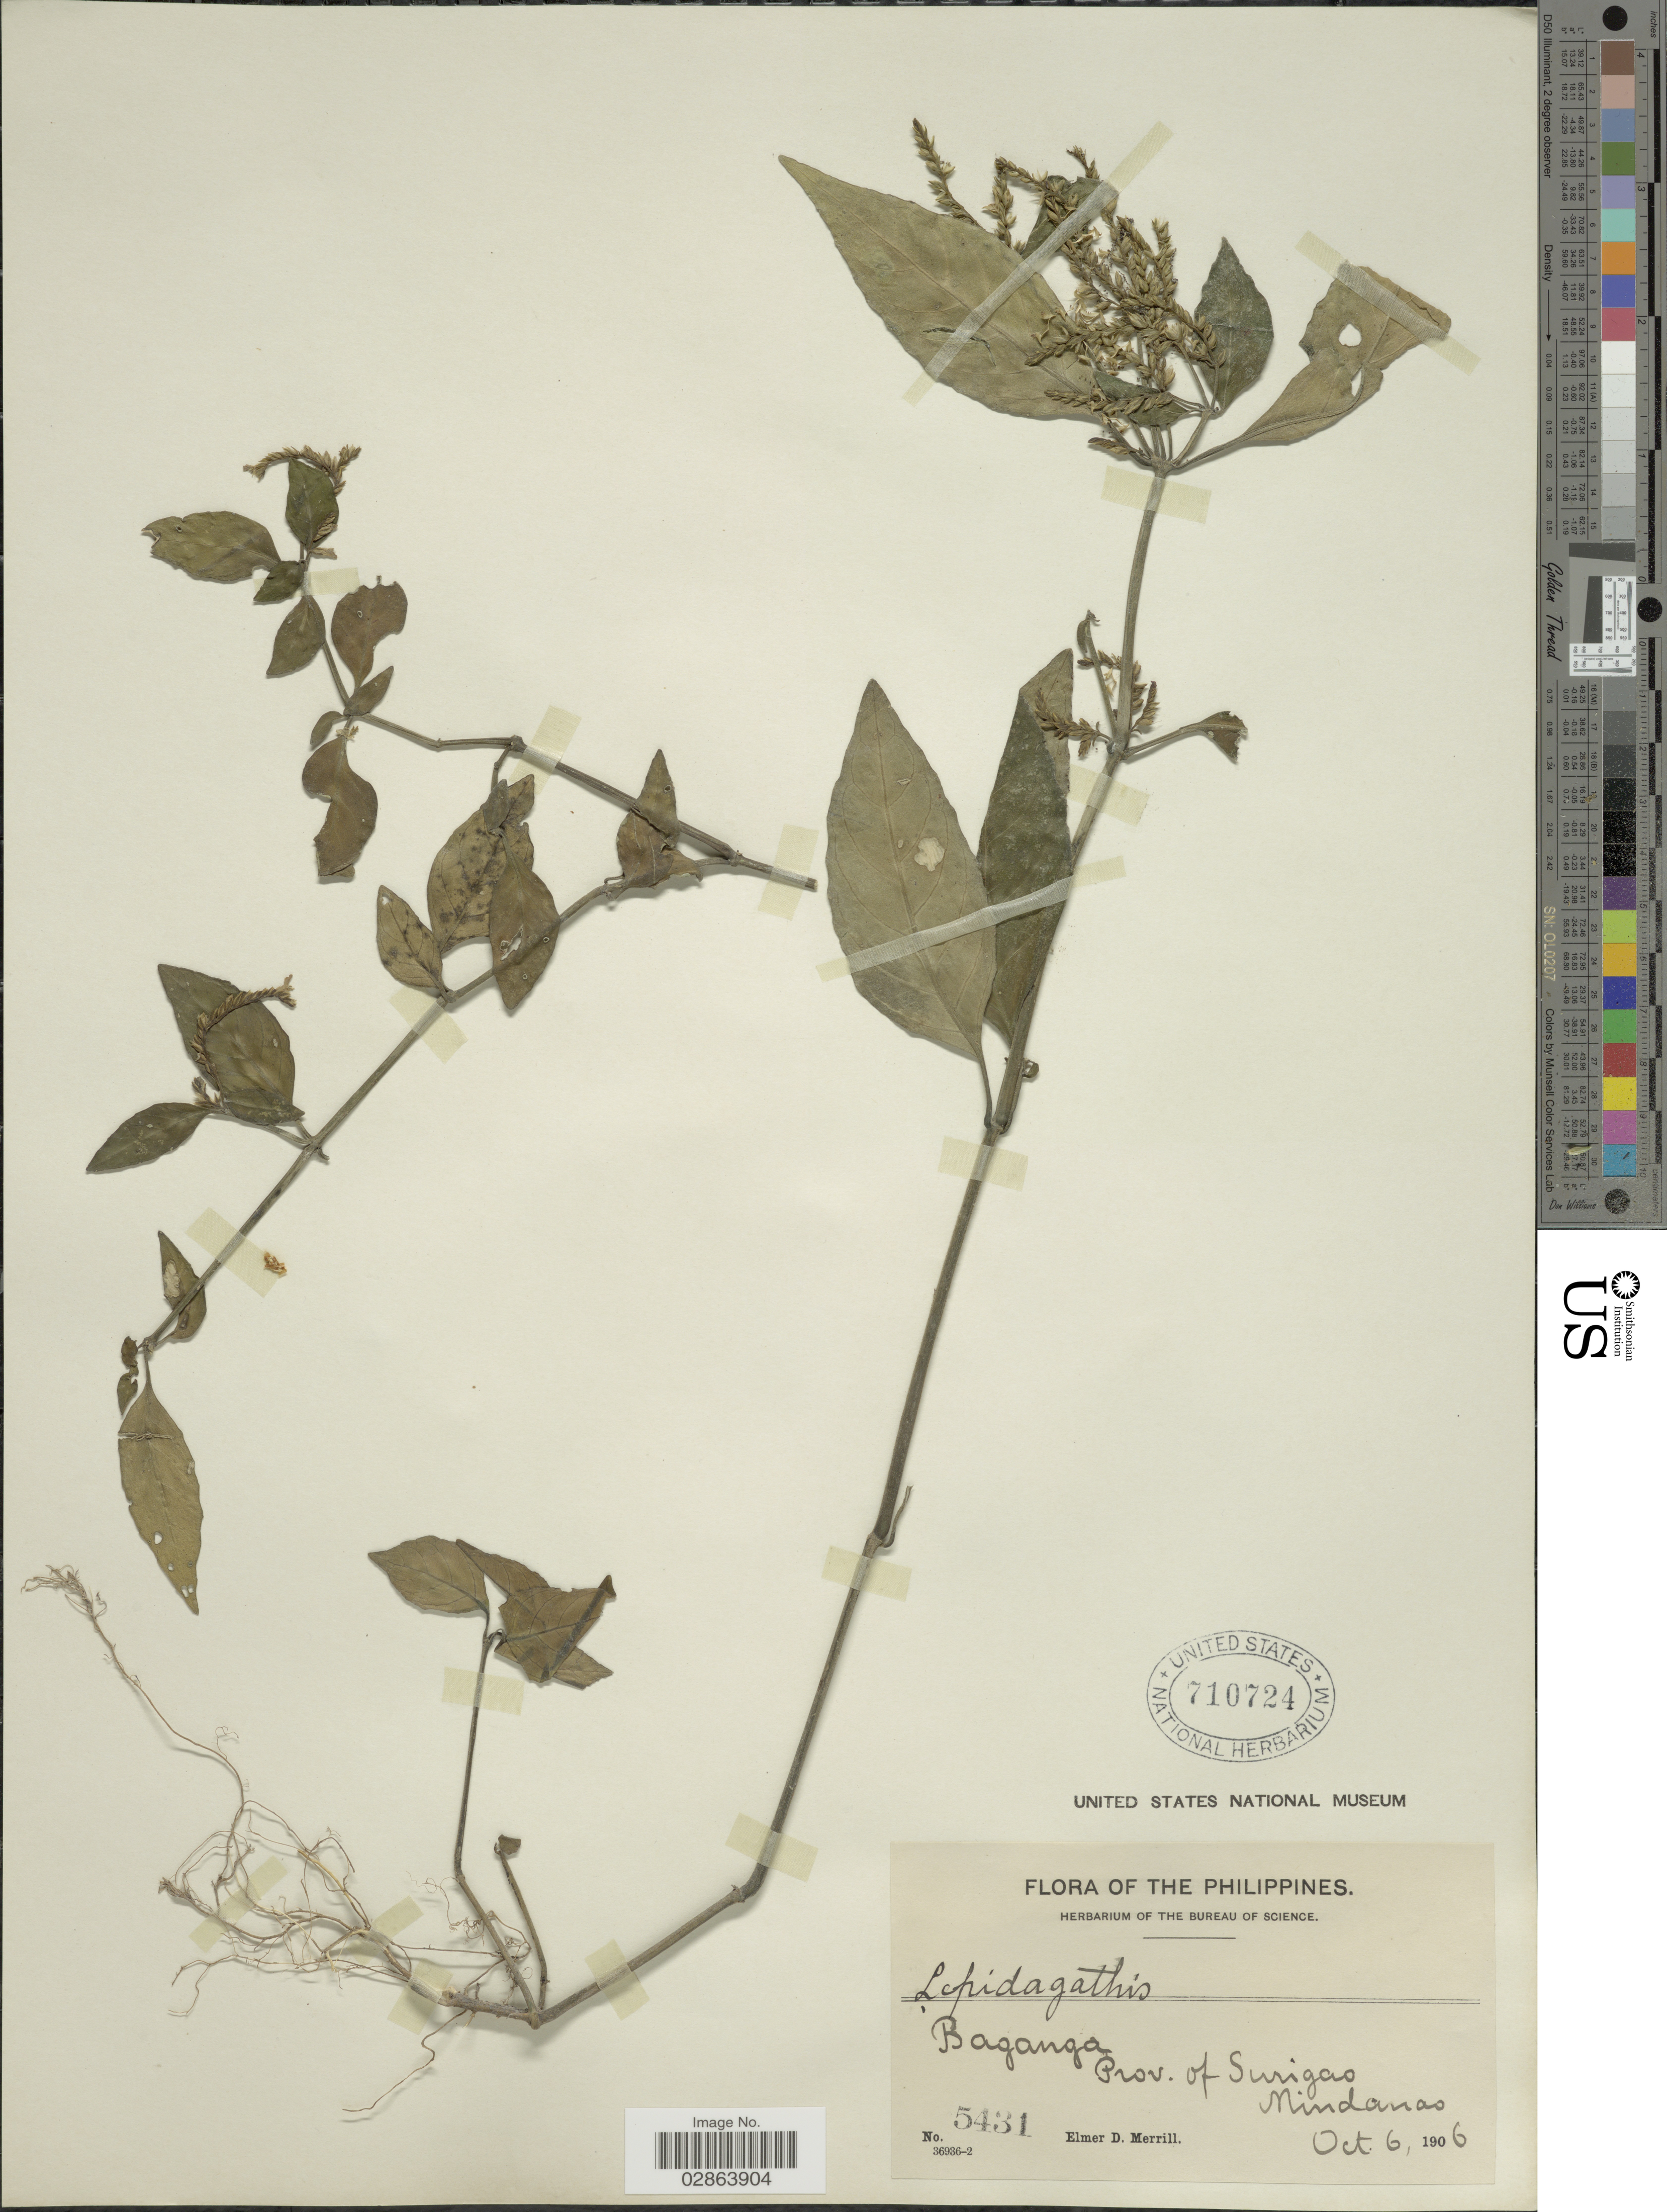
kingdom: Plantae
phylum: Tracheophyta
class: Magnoliopsida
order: Lamiales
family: Acanthaceae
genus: Lepidagathis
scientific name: Lepidagathis sp.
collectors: E. D. Merrill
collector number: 5431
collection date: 1906-10-06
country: Philippines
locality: Baganga, Prov. Surigao, Mindanao.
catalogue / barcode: US 710724